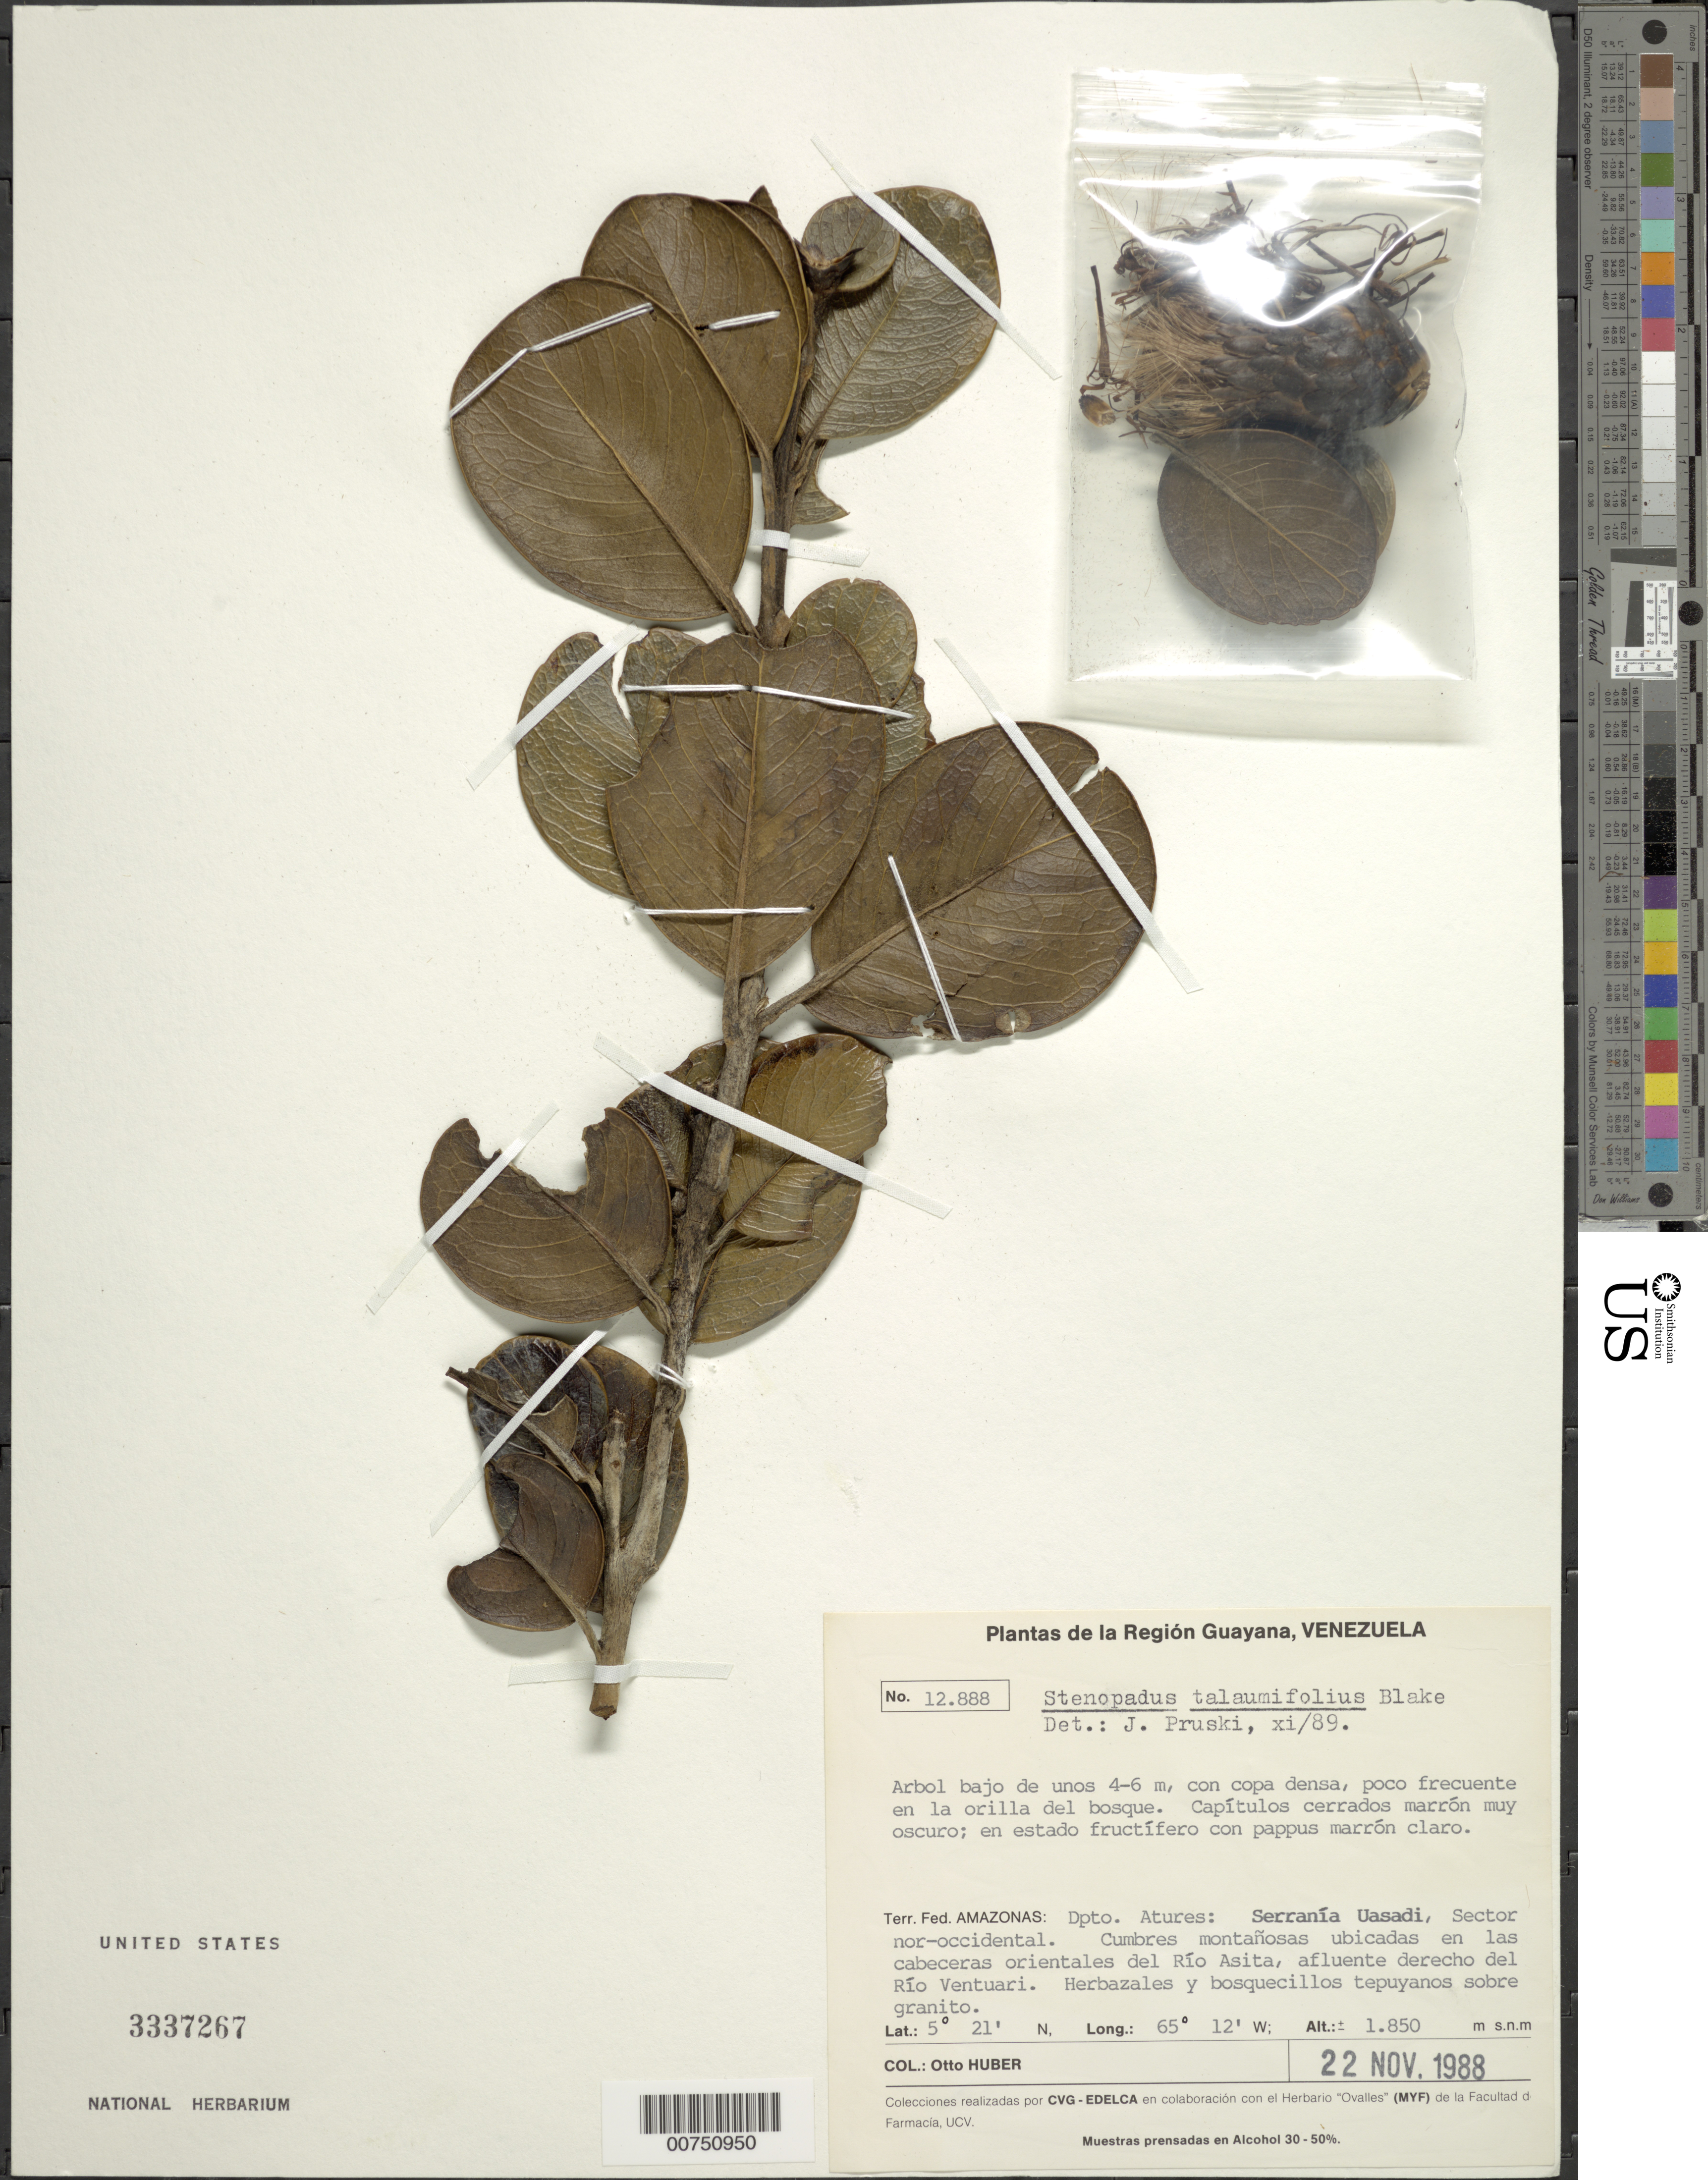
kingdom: Plantae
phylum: Tracheophyta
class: Magnoliopsida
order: Asterales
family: Asteraceae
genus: Stenopadus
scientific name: Stenopadus talaumifolius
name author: S.F. Blake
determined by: Pruski, J. F.; Funk, V. A.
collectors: O. Huber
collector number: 12888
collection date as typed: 22-Nov-88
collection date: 1988-11-22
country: Venezuela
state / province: Amazonas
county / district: Atures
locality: Serrania Uasadi, sector nor-occidental; cabeceras orientales del Río Asita, afluente derecho del Río Ventuari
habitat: Herbazales y bosquecillos tepuyanos sobre granito.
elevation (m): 1850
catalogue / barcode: US 3337267